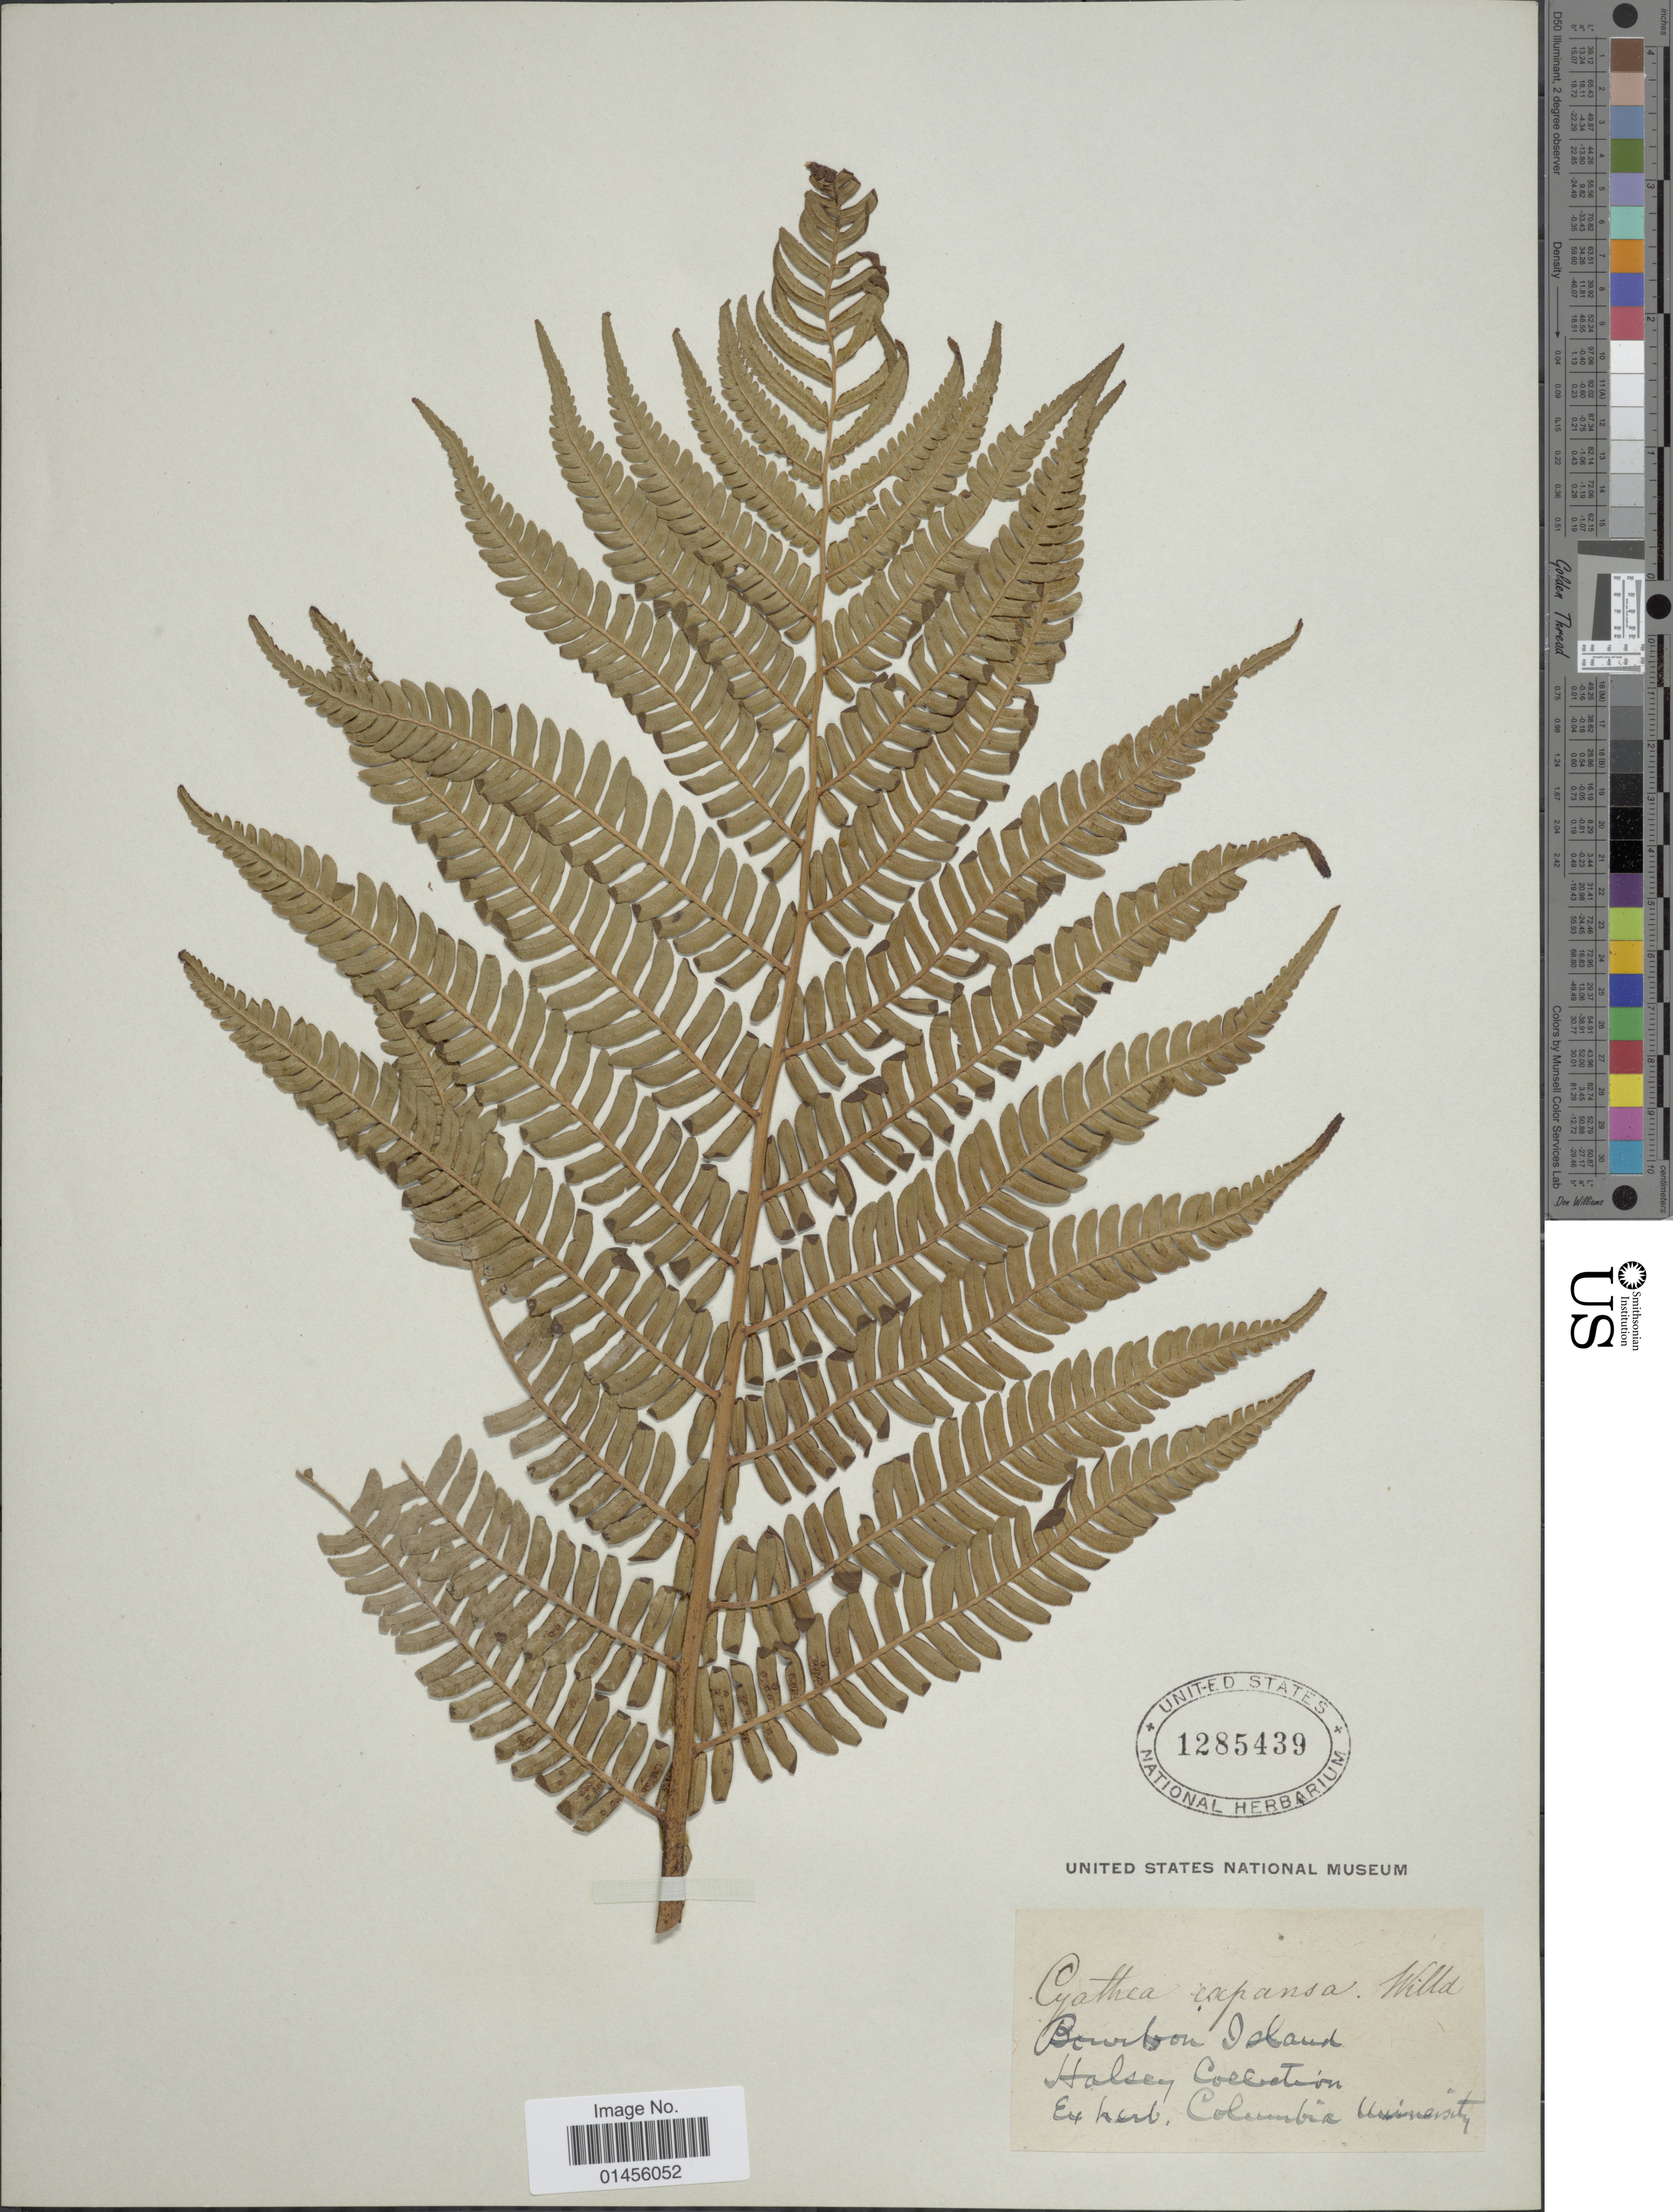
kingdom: Plantae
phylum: Tracheophyta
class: Polypodiopsida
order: Cyatheales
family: Cyatheaceae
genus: Alsophila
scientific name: Alsophila celsa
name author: R.M. Tryon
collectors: Halsey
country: Reunion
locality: Bourbon Island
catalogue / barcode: US 1285439